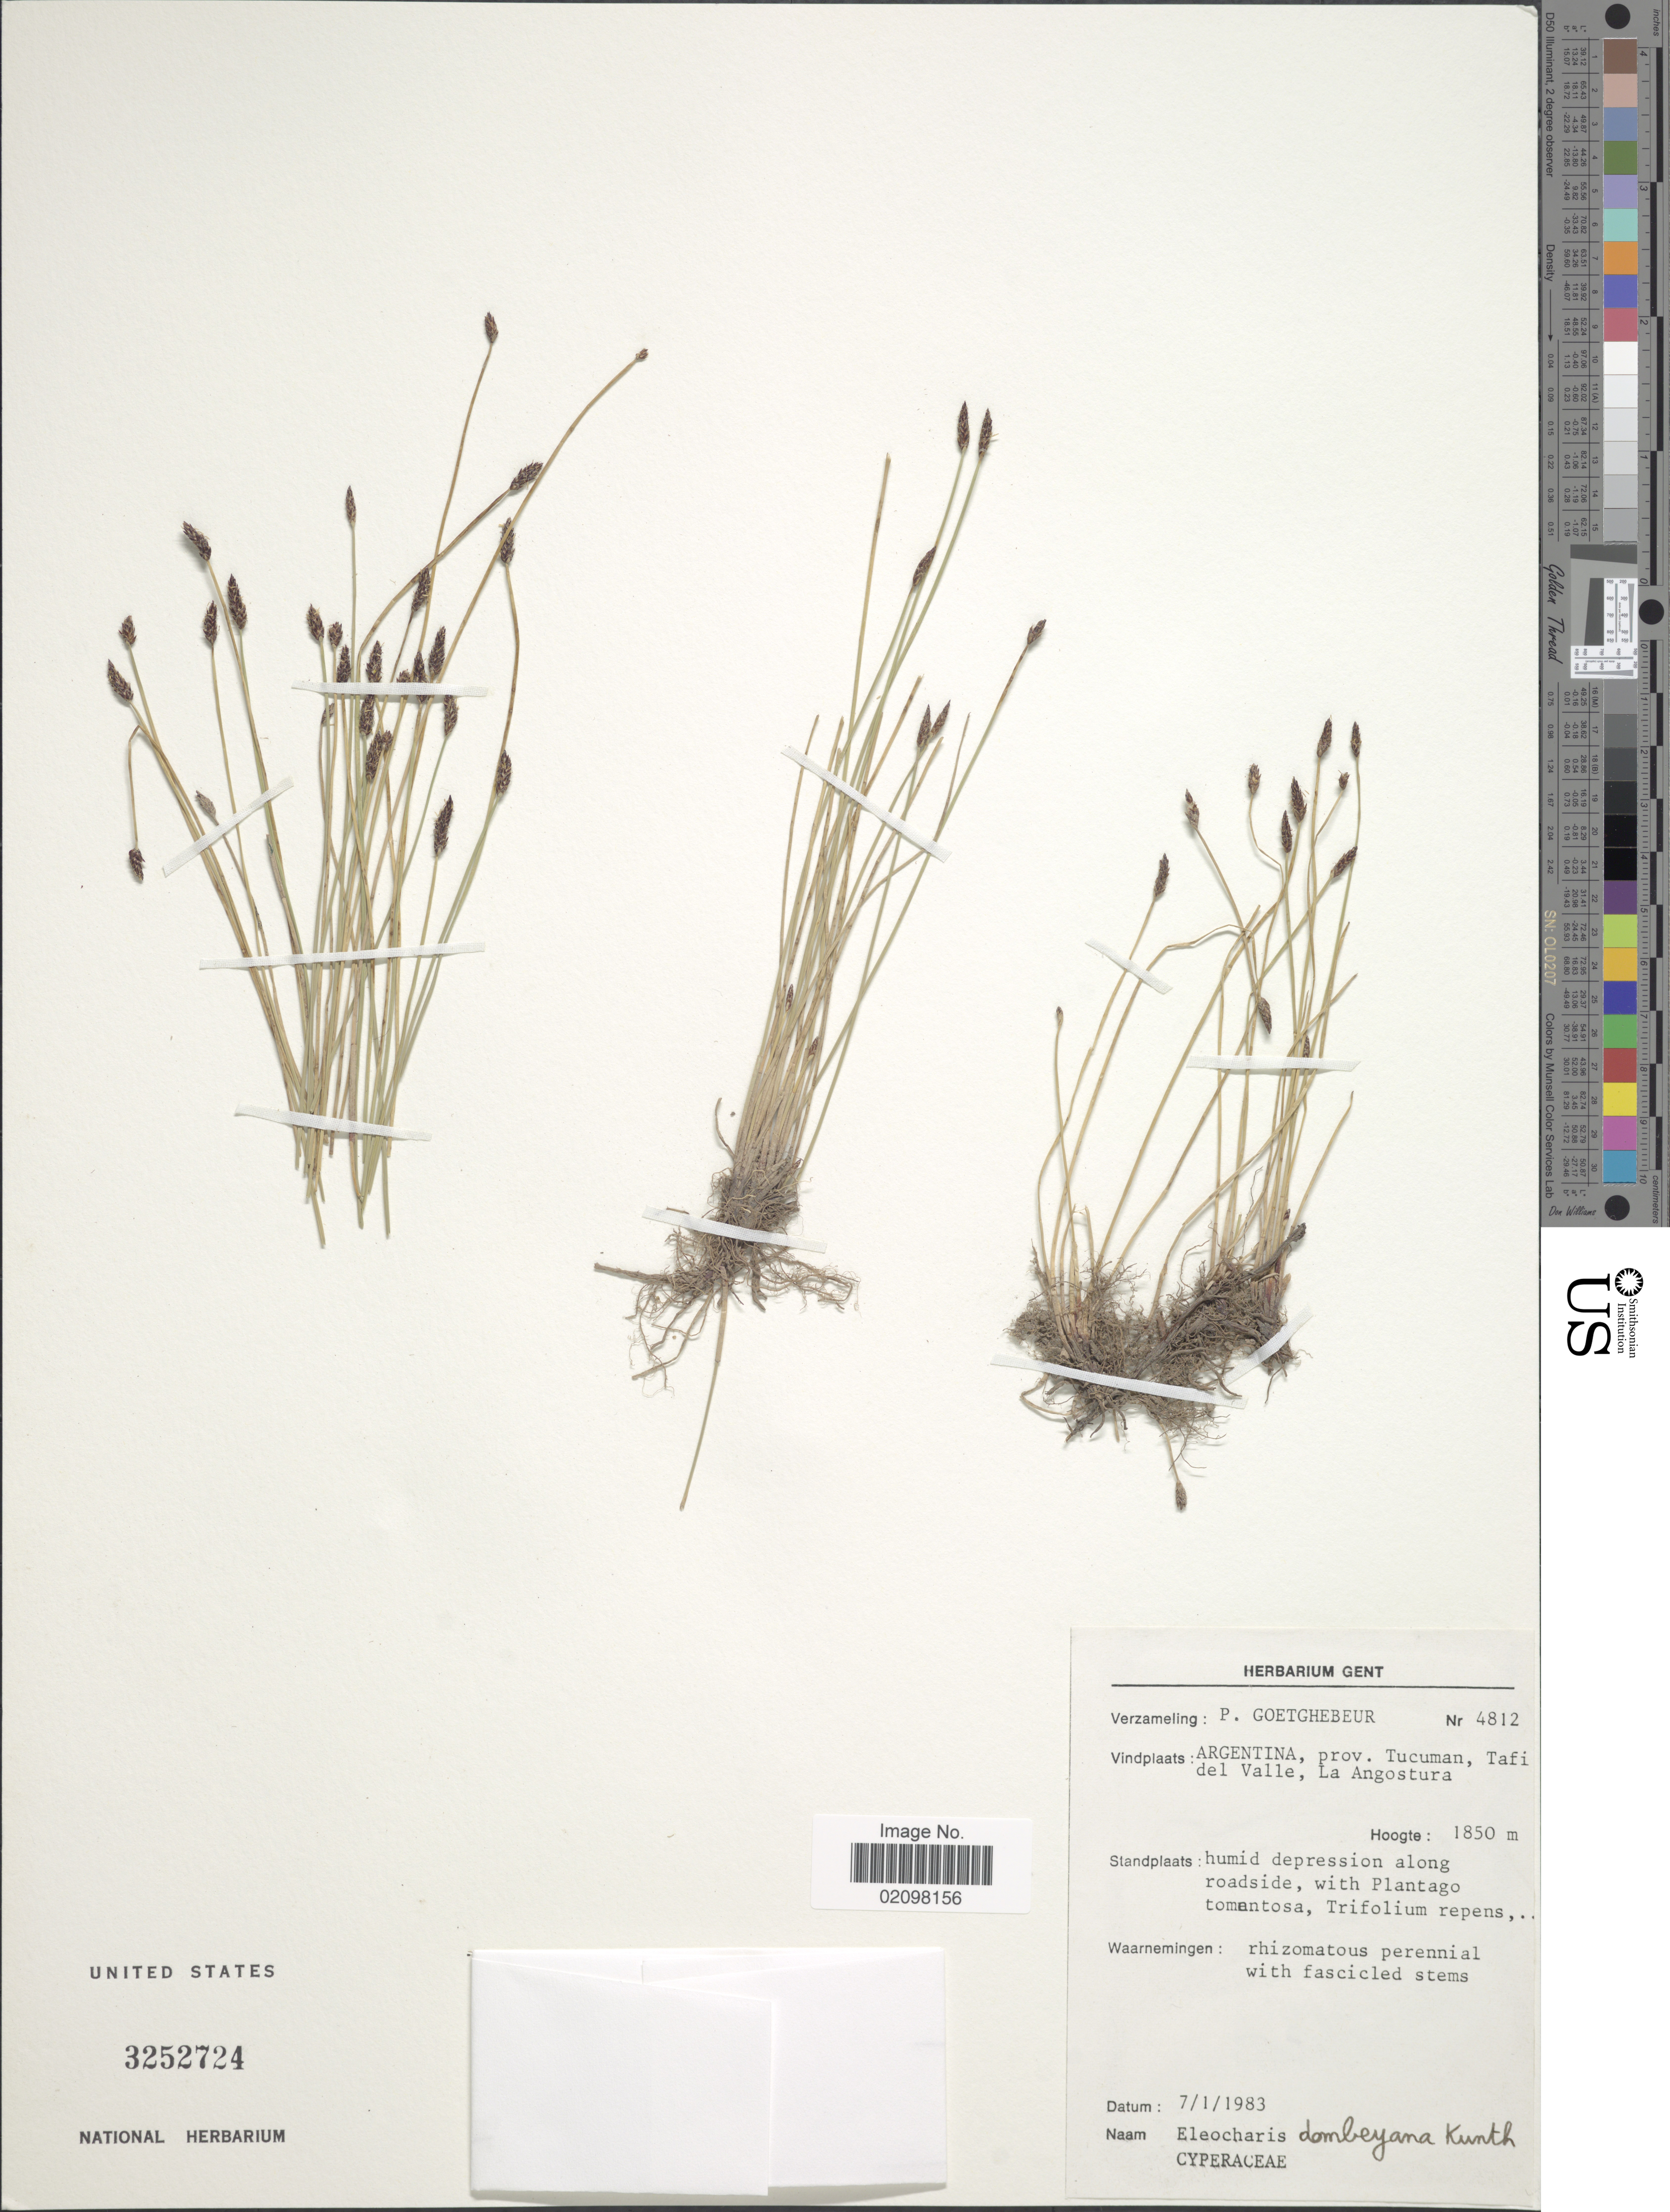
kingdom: Plantae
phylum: Tracheophyta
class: Liliopsida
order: Poales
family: Cyperaceae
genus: Eleocharis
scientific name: Eleocharis dombeyana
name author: Kunth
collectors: P. Goetghebeur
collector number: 4812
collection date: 1983-01-07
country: Argentina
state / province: Tucuman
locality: Tafi del Valle, La Angostura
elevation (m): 1850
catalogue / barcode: US 3252724